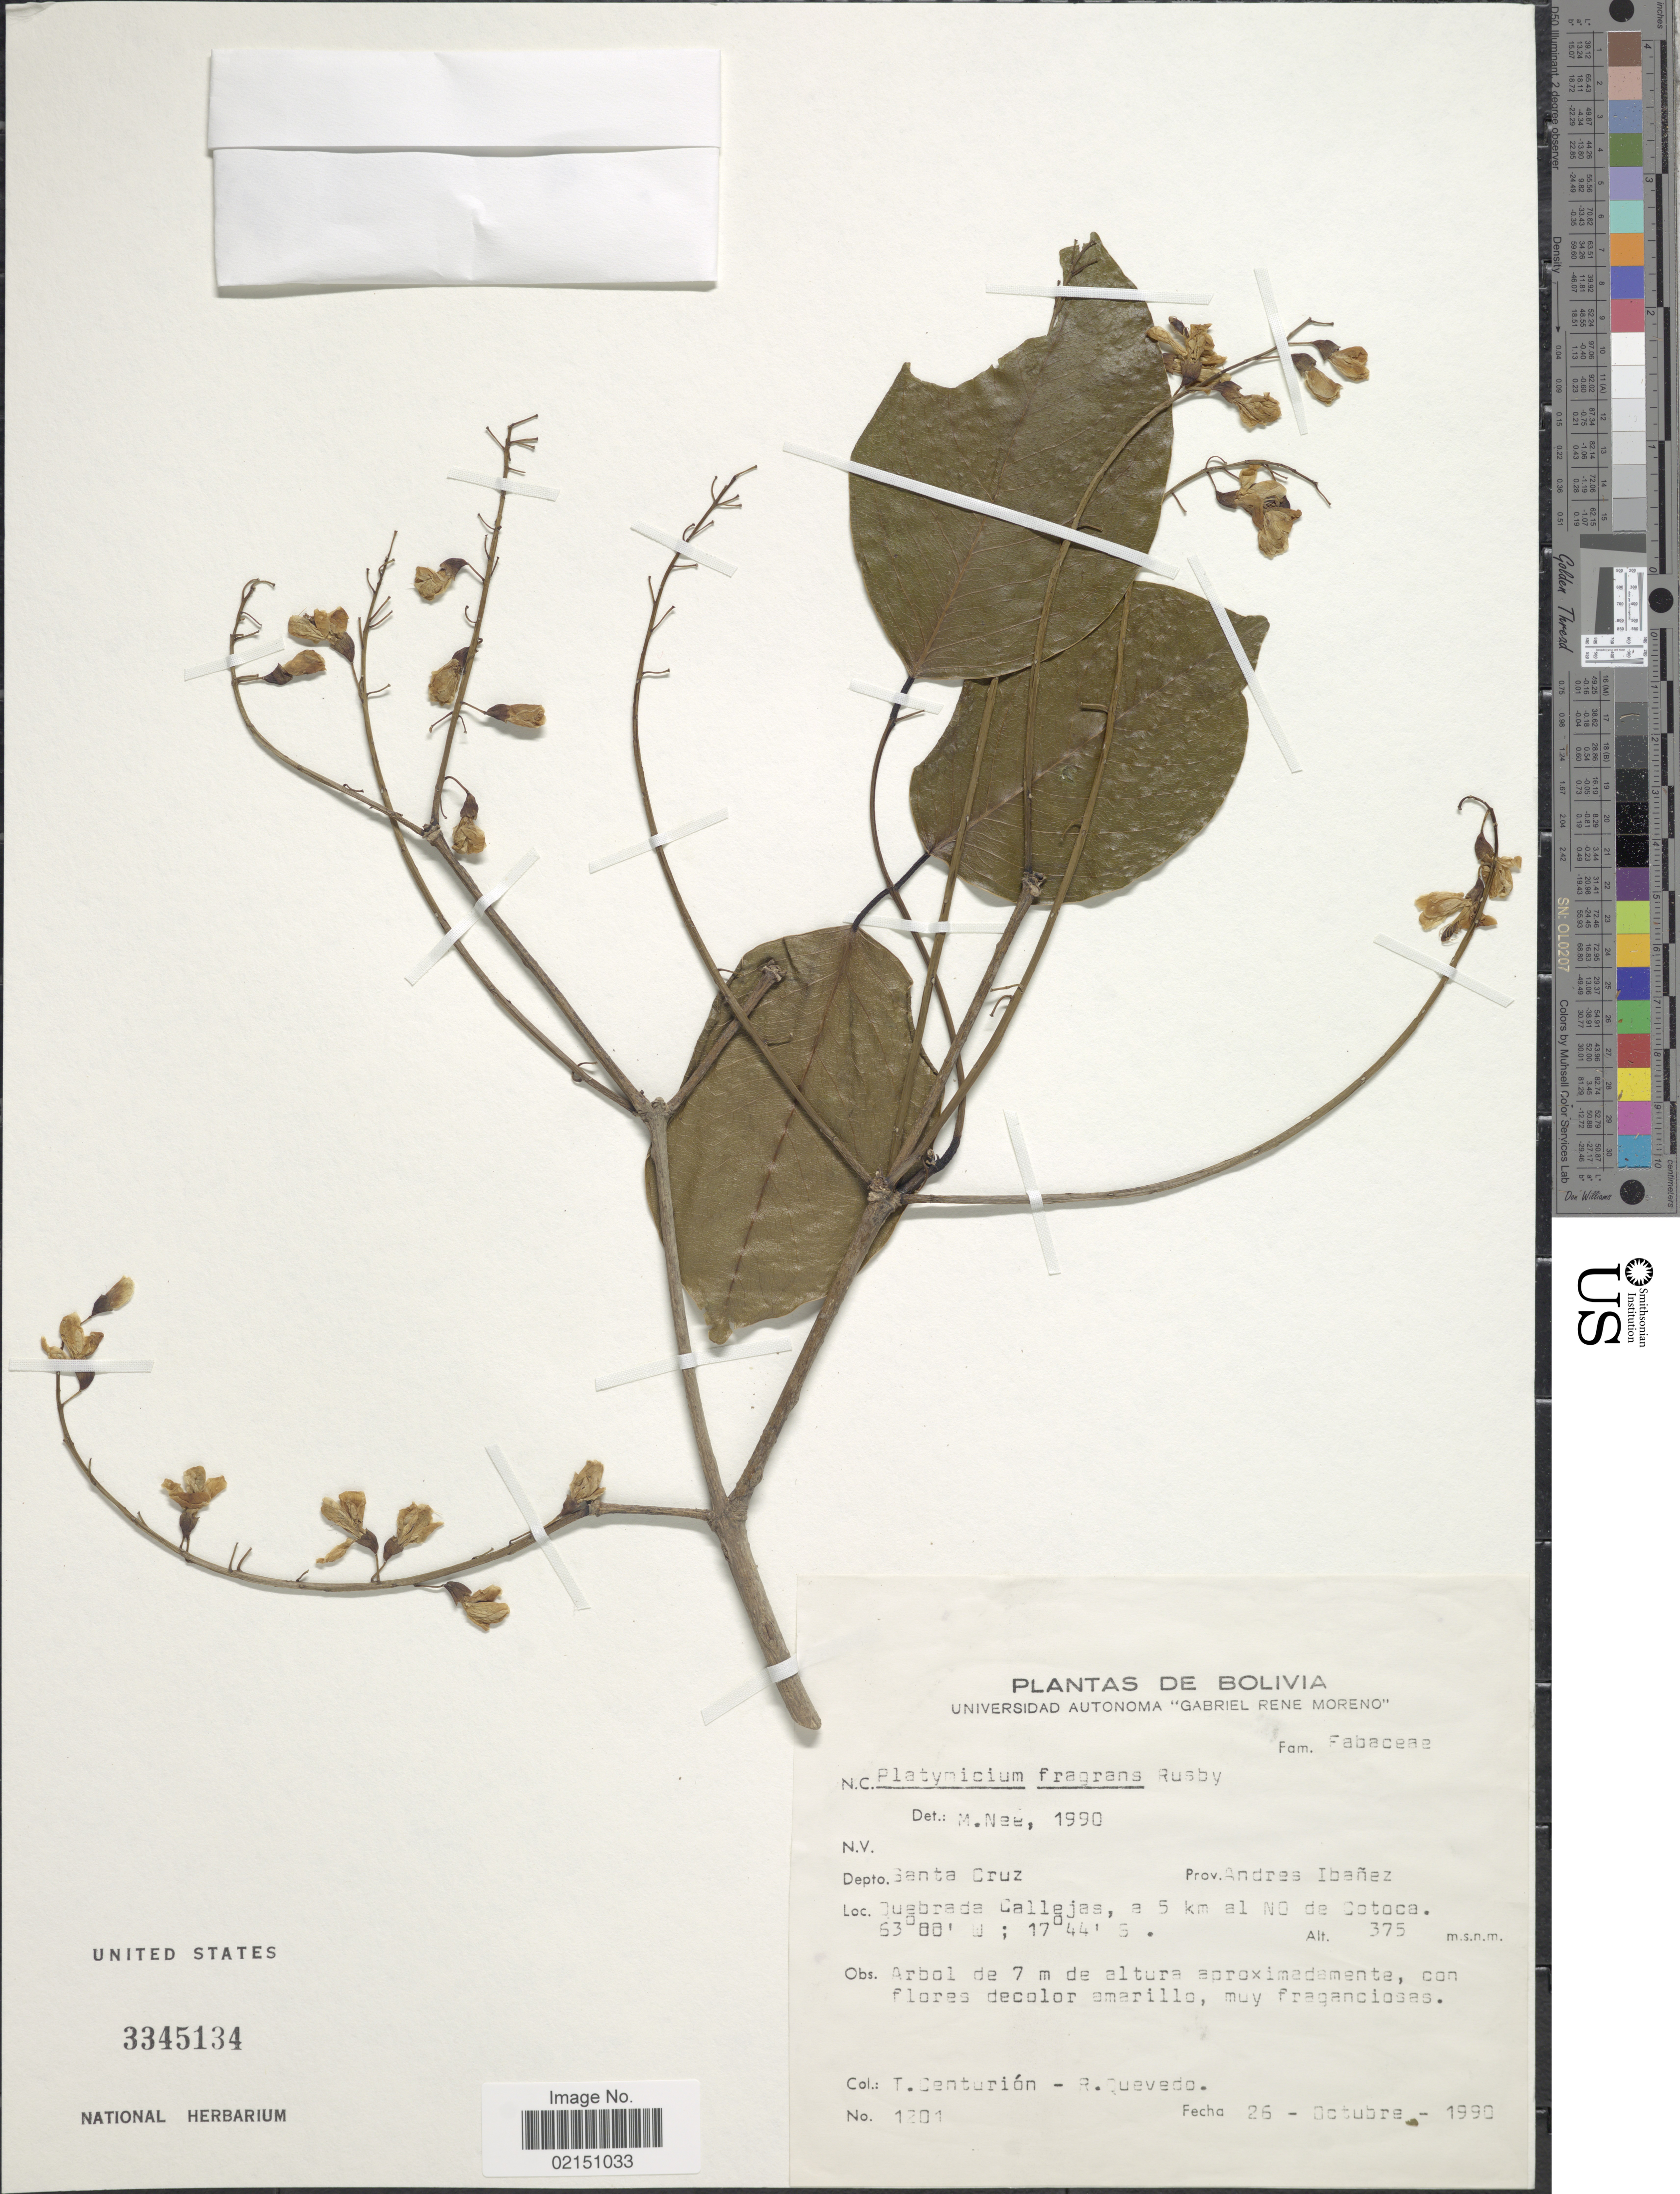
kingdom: Plantae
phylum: Tracheophyta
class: Magnoliopsida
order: Fabales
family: Fabaceae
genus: Platymiscium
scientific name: Platymiscium fragrans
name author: Rusby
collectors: T. Centurión & R. Quevedo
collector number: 1201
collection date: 1990-10-26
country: Bolivia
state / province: Santa Cruz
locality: Depto Santa Cruz, Prov. Andres Ibañez, Quebrada Callejas, a 5 km al NO de Cotoca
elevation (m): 375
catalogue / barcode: US 3345134